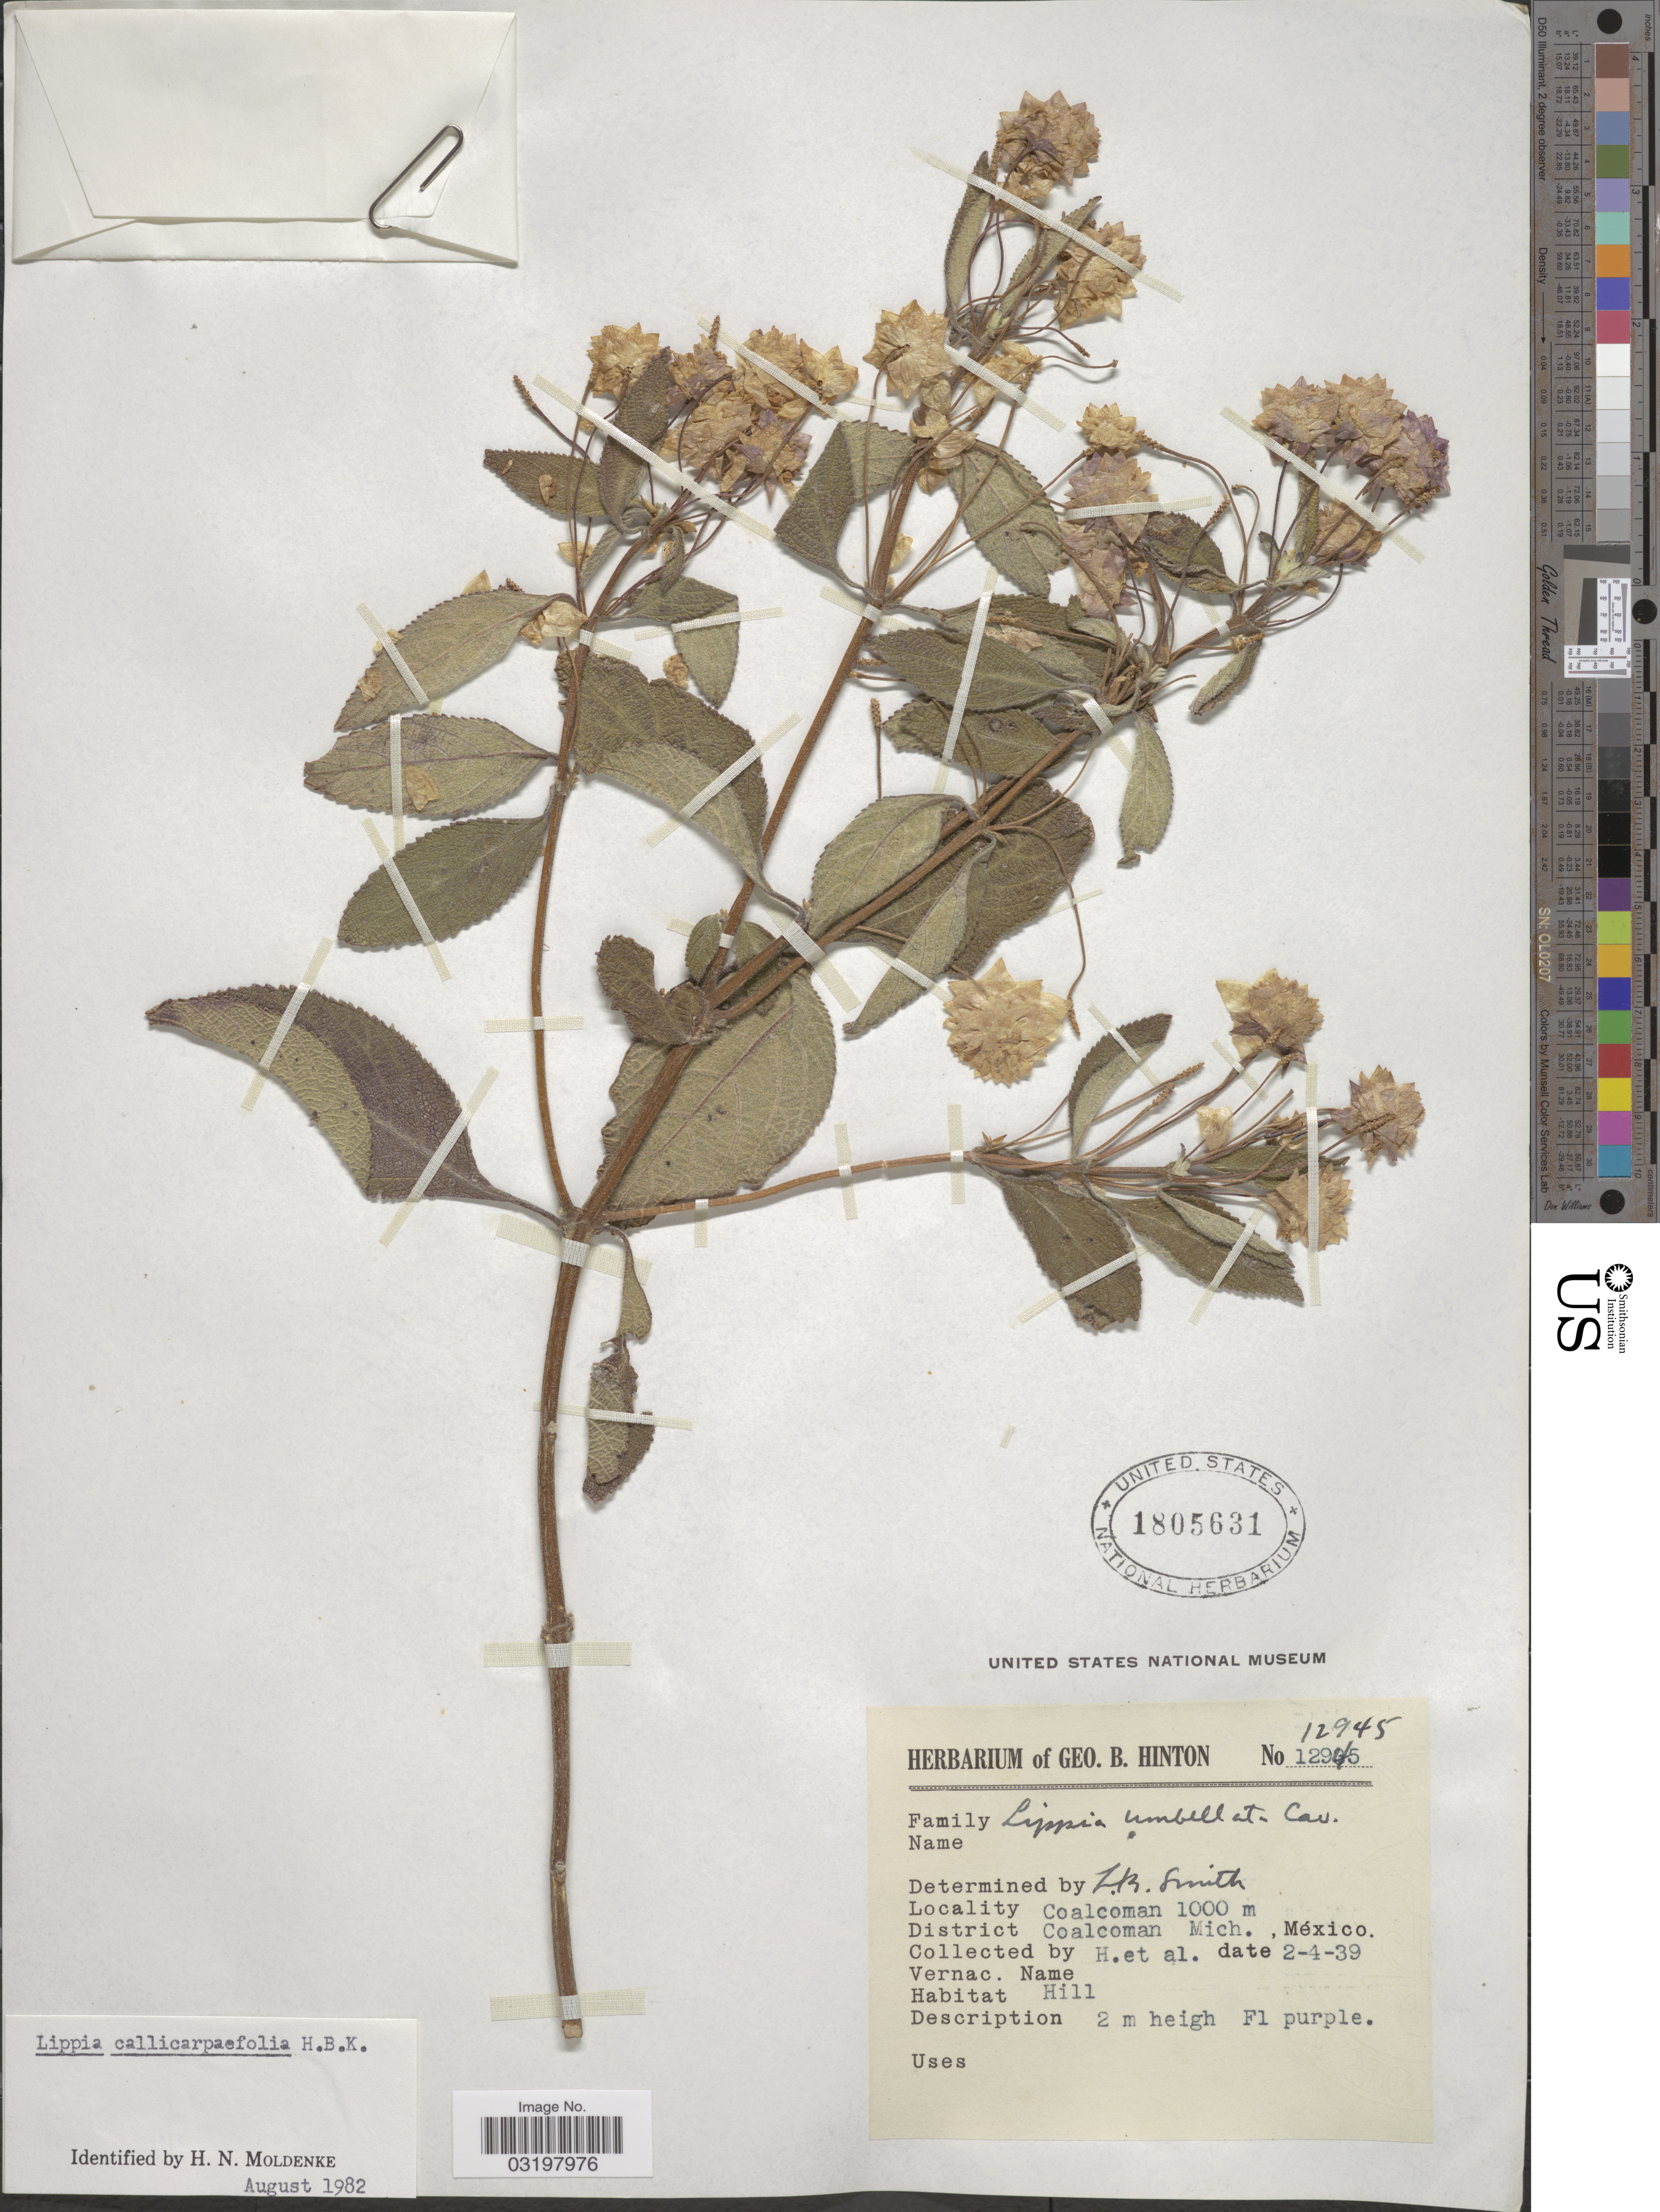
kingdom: Plantae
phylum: Tracheophyta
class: Magnoliopsida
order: Lamiales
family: Verbenaceae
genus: Lippia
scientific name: Lippia callicarpifolia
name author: Kunth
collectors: G. B. Hinton & et al.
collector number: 12945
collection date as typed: Transcribed d/m/y: 2/4/39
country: Mexico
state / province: Michoacán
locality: Coalcoman. District Coalcoman, Mich.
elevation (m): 1000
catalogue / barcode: US 1805631